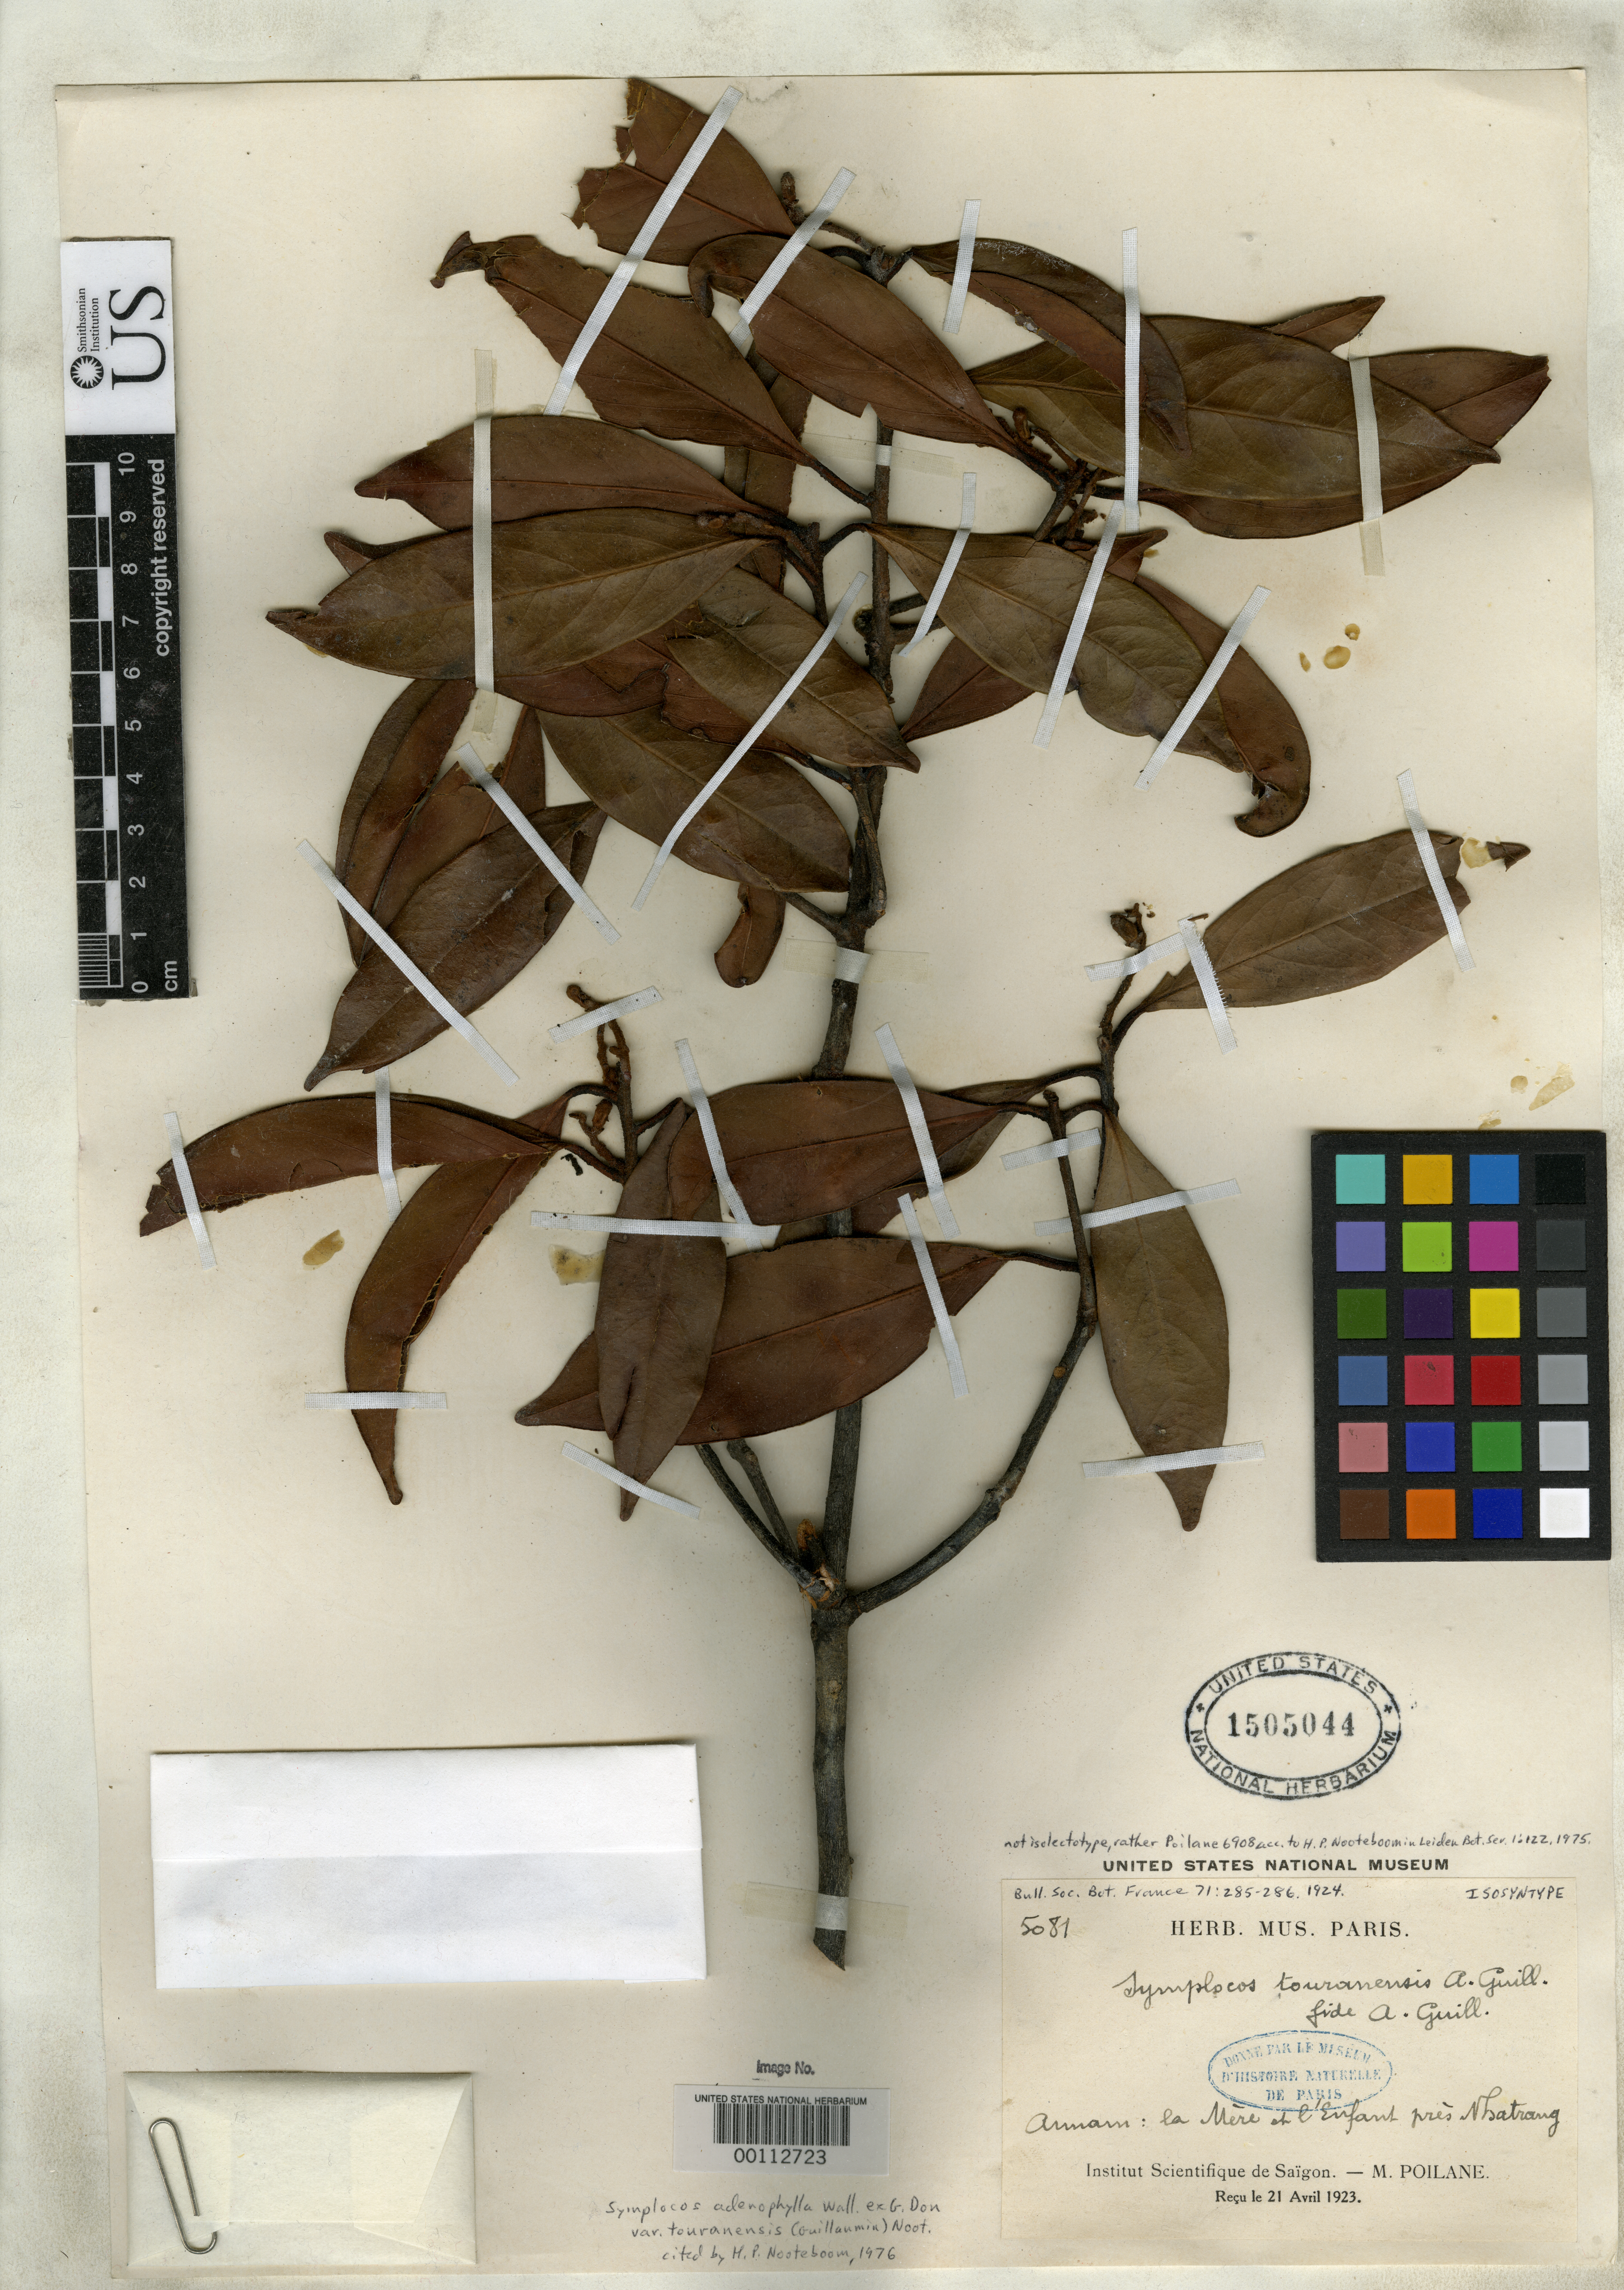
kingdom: Plantae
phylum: Tracheophyta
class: Magnoliopsida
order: Ericales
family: Symplocaceae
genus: Symplocos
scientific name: Symplocos touranensis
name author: Guillaumin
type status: Isosyntype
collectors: M. Poilane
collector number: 5081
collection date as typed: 21 Apr 1923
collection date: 1923-04-21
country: Vietnam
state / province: Nha-trang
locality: Massif de la Mere et de l'Enfant.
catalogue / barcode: US 1505044